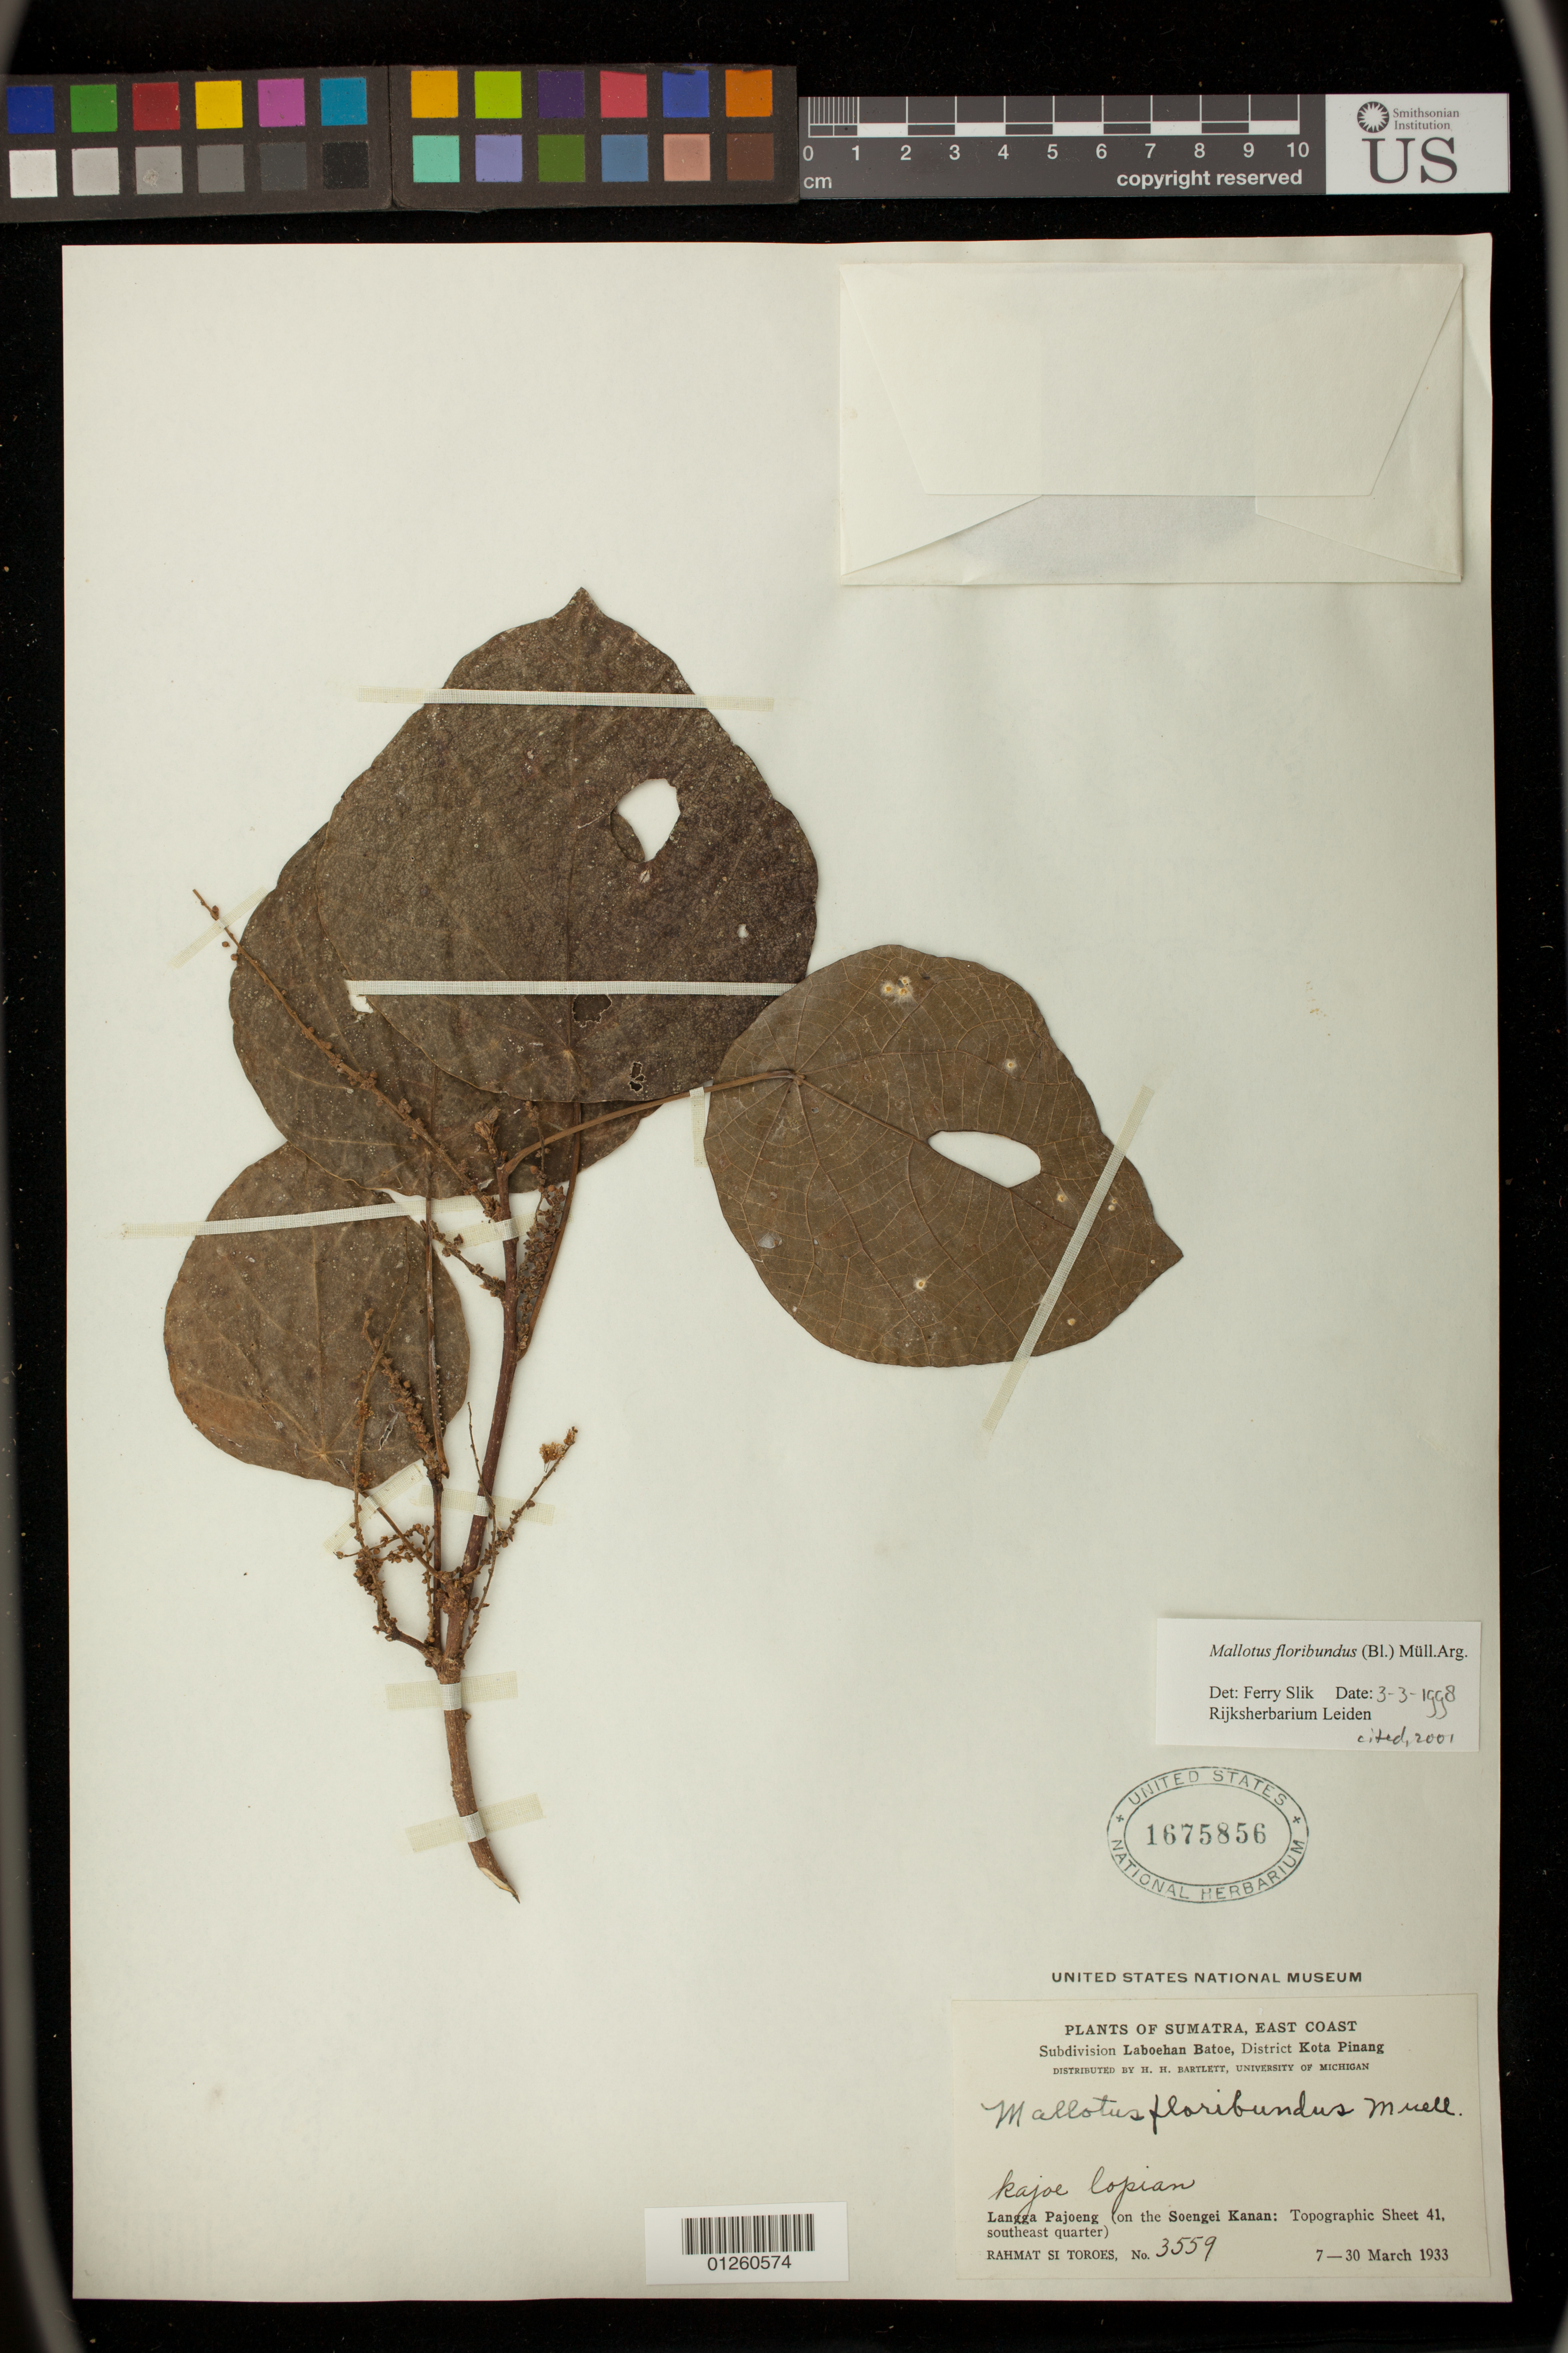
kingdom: Plantae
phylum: Tracheophyta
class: Magnoliopsida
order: Malpighiales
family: Euphorbiaceae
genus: Mallotus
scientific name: Mallotus floribundus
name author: (Blume) Müll. Arg.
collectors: Rahmat Si Boeea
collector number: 3559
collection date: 1933-03-07/1933-03-30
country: Indonesia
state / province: Sumatra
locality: Sumatra, East Coast,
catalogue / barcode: US 1675856